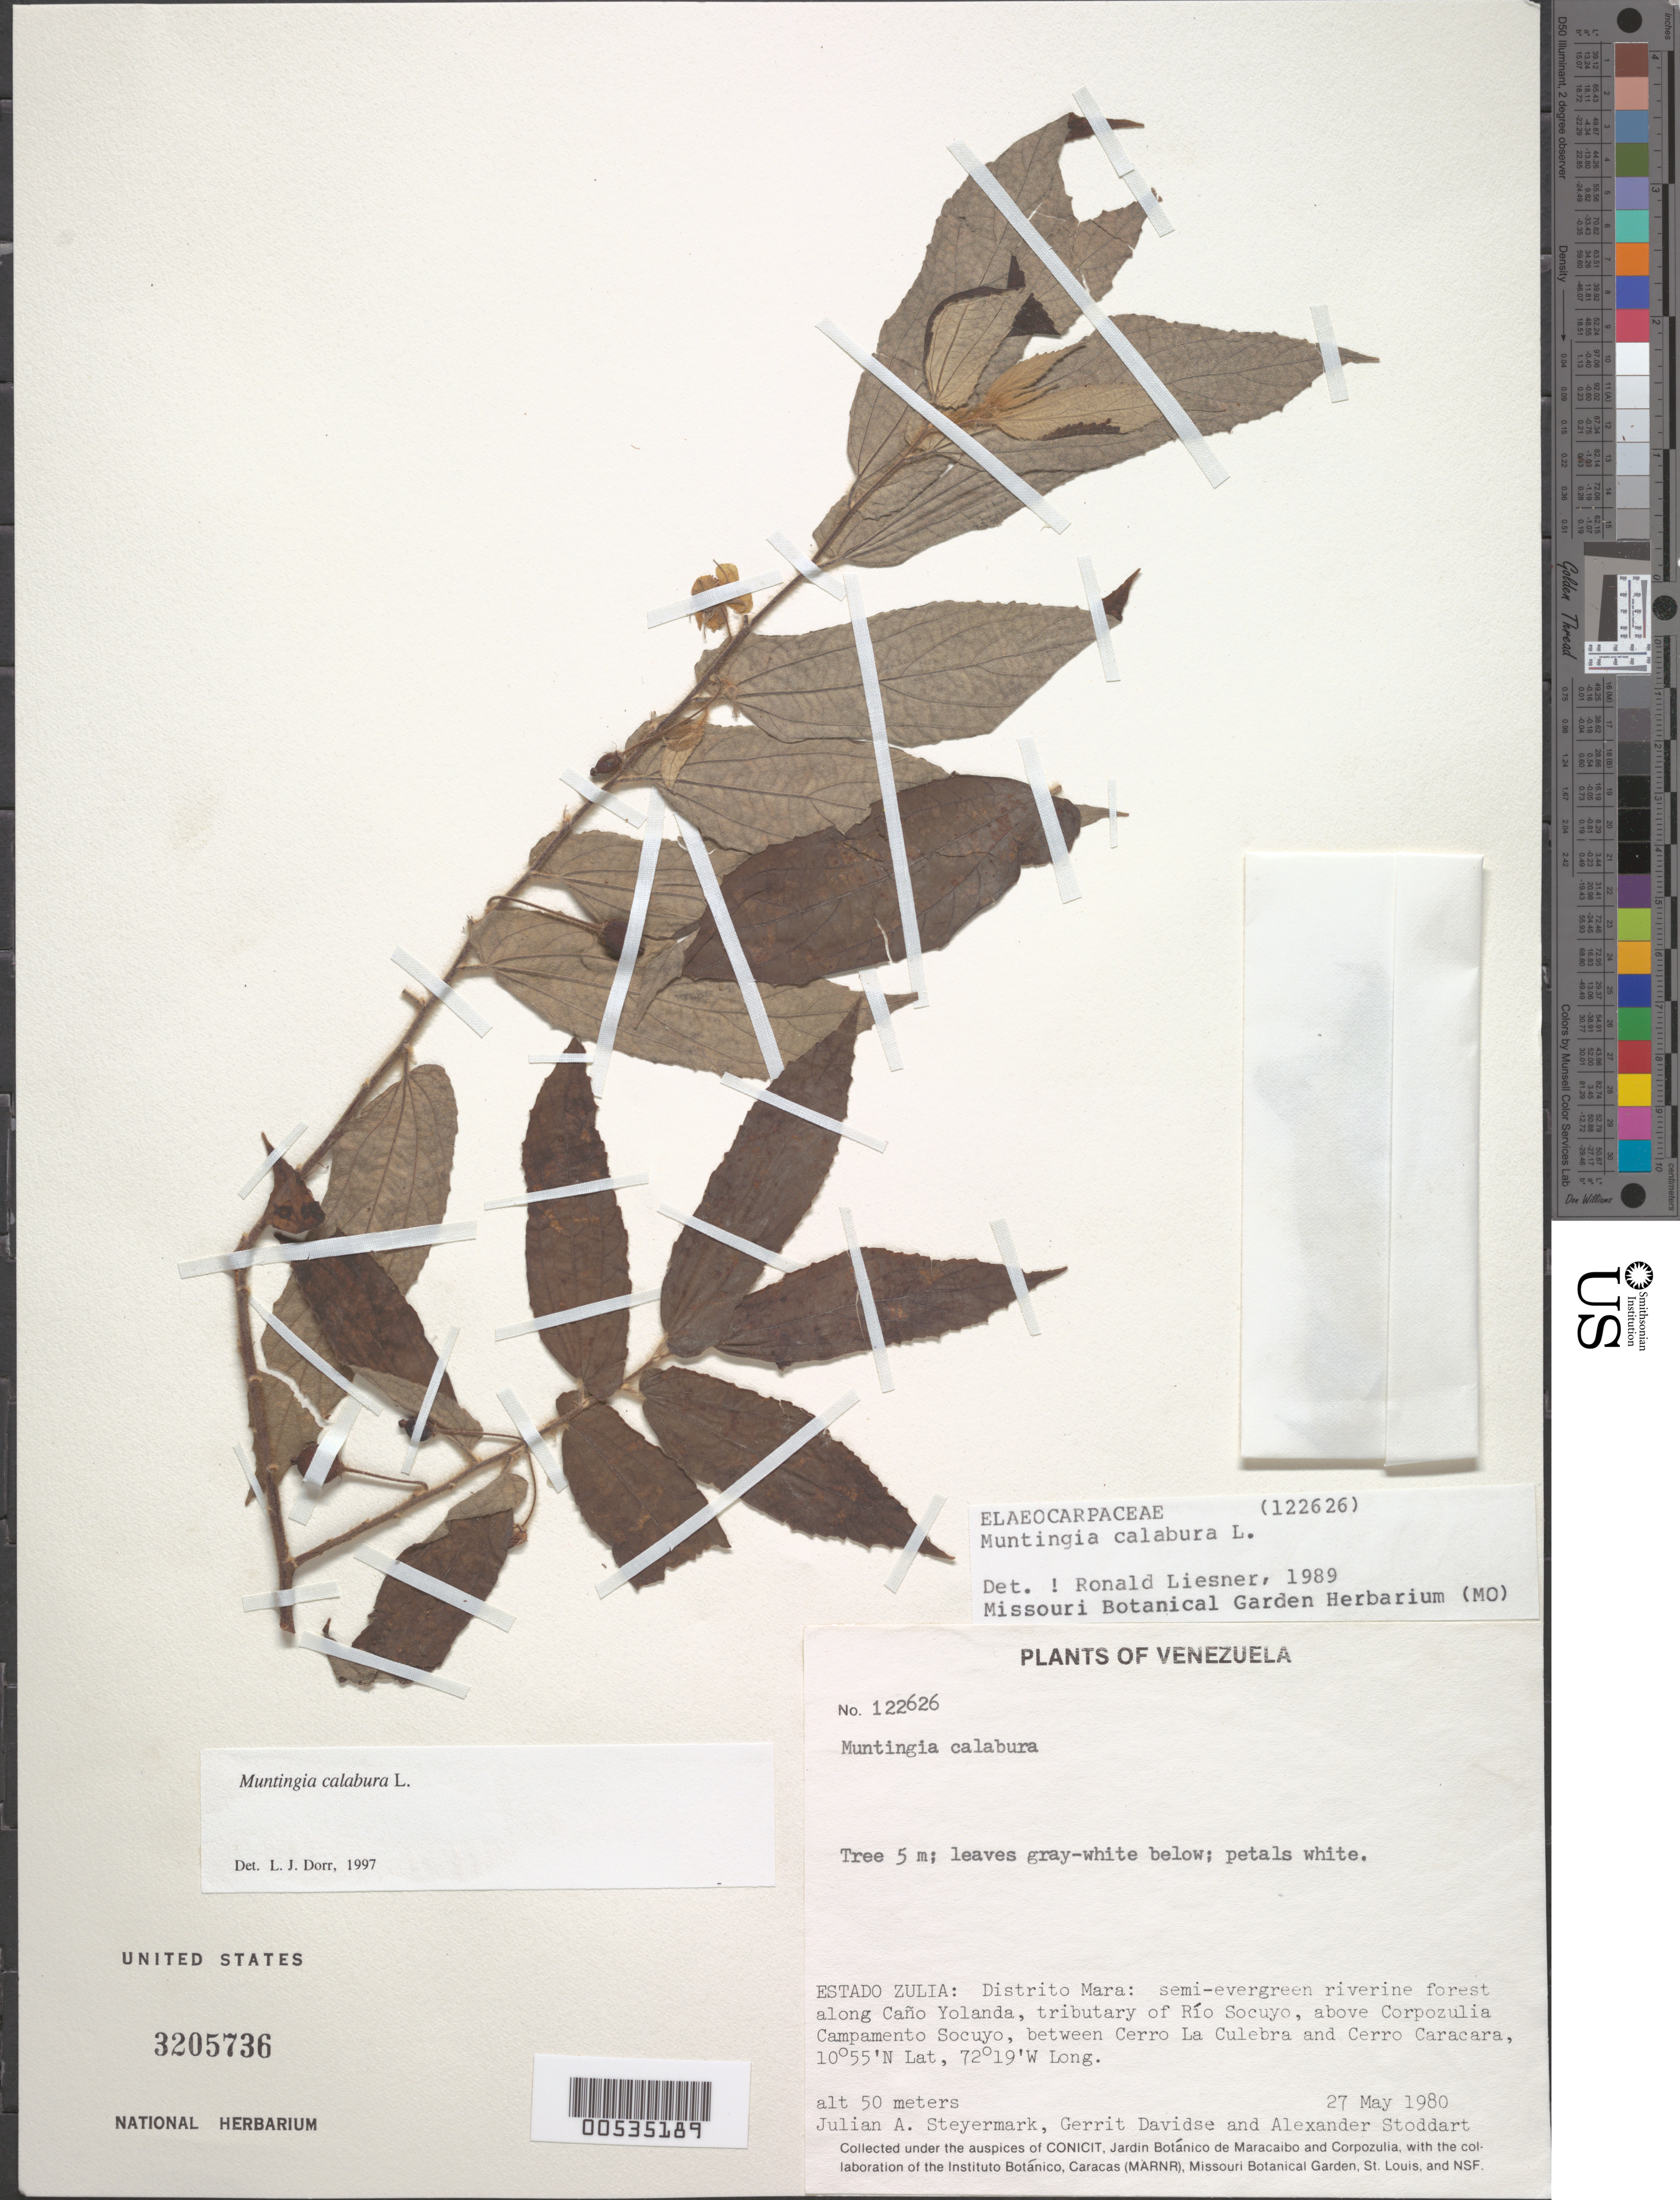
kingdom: Plantae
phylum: Tracheophyta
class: Magnoliopsida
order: Malvales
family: Muntingiaceae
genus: Muntingia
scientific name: Muntingia calabura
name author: L.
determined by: Liesner, R. L.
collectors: J. Steyermark, G. Davidse & A. Stoddart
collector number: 122626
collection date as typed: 27 May 1980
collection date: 1980-05-27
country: Venezuela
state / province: Zulia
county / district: Mara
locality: Along caño Yolanda, tributary of Río Socuyo, above Corpozulia Campamento Socuyo, between Cerro La Culebra and Cerro Caracara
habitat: Semi-evergreen riverine forest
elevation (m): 50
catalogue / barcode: US 3205736